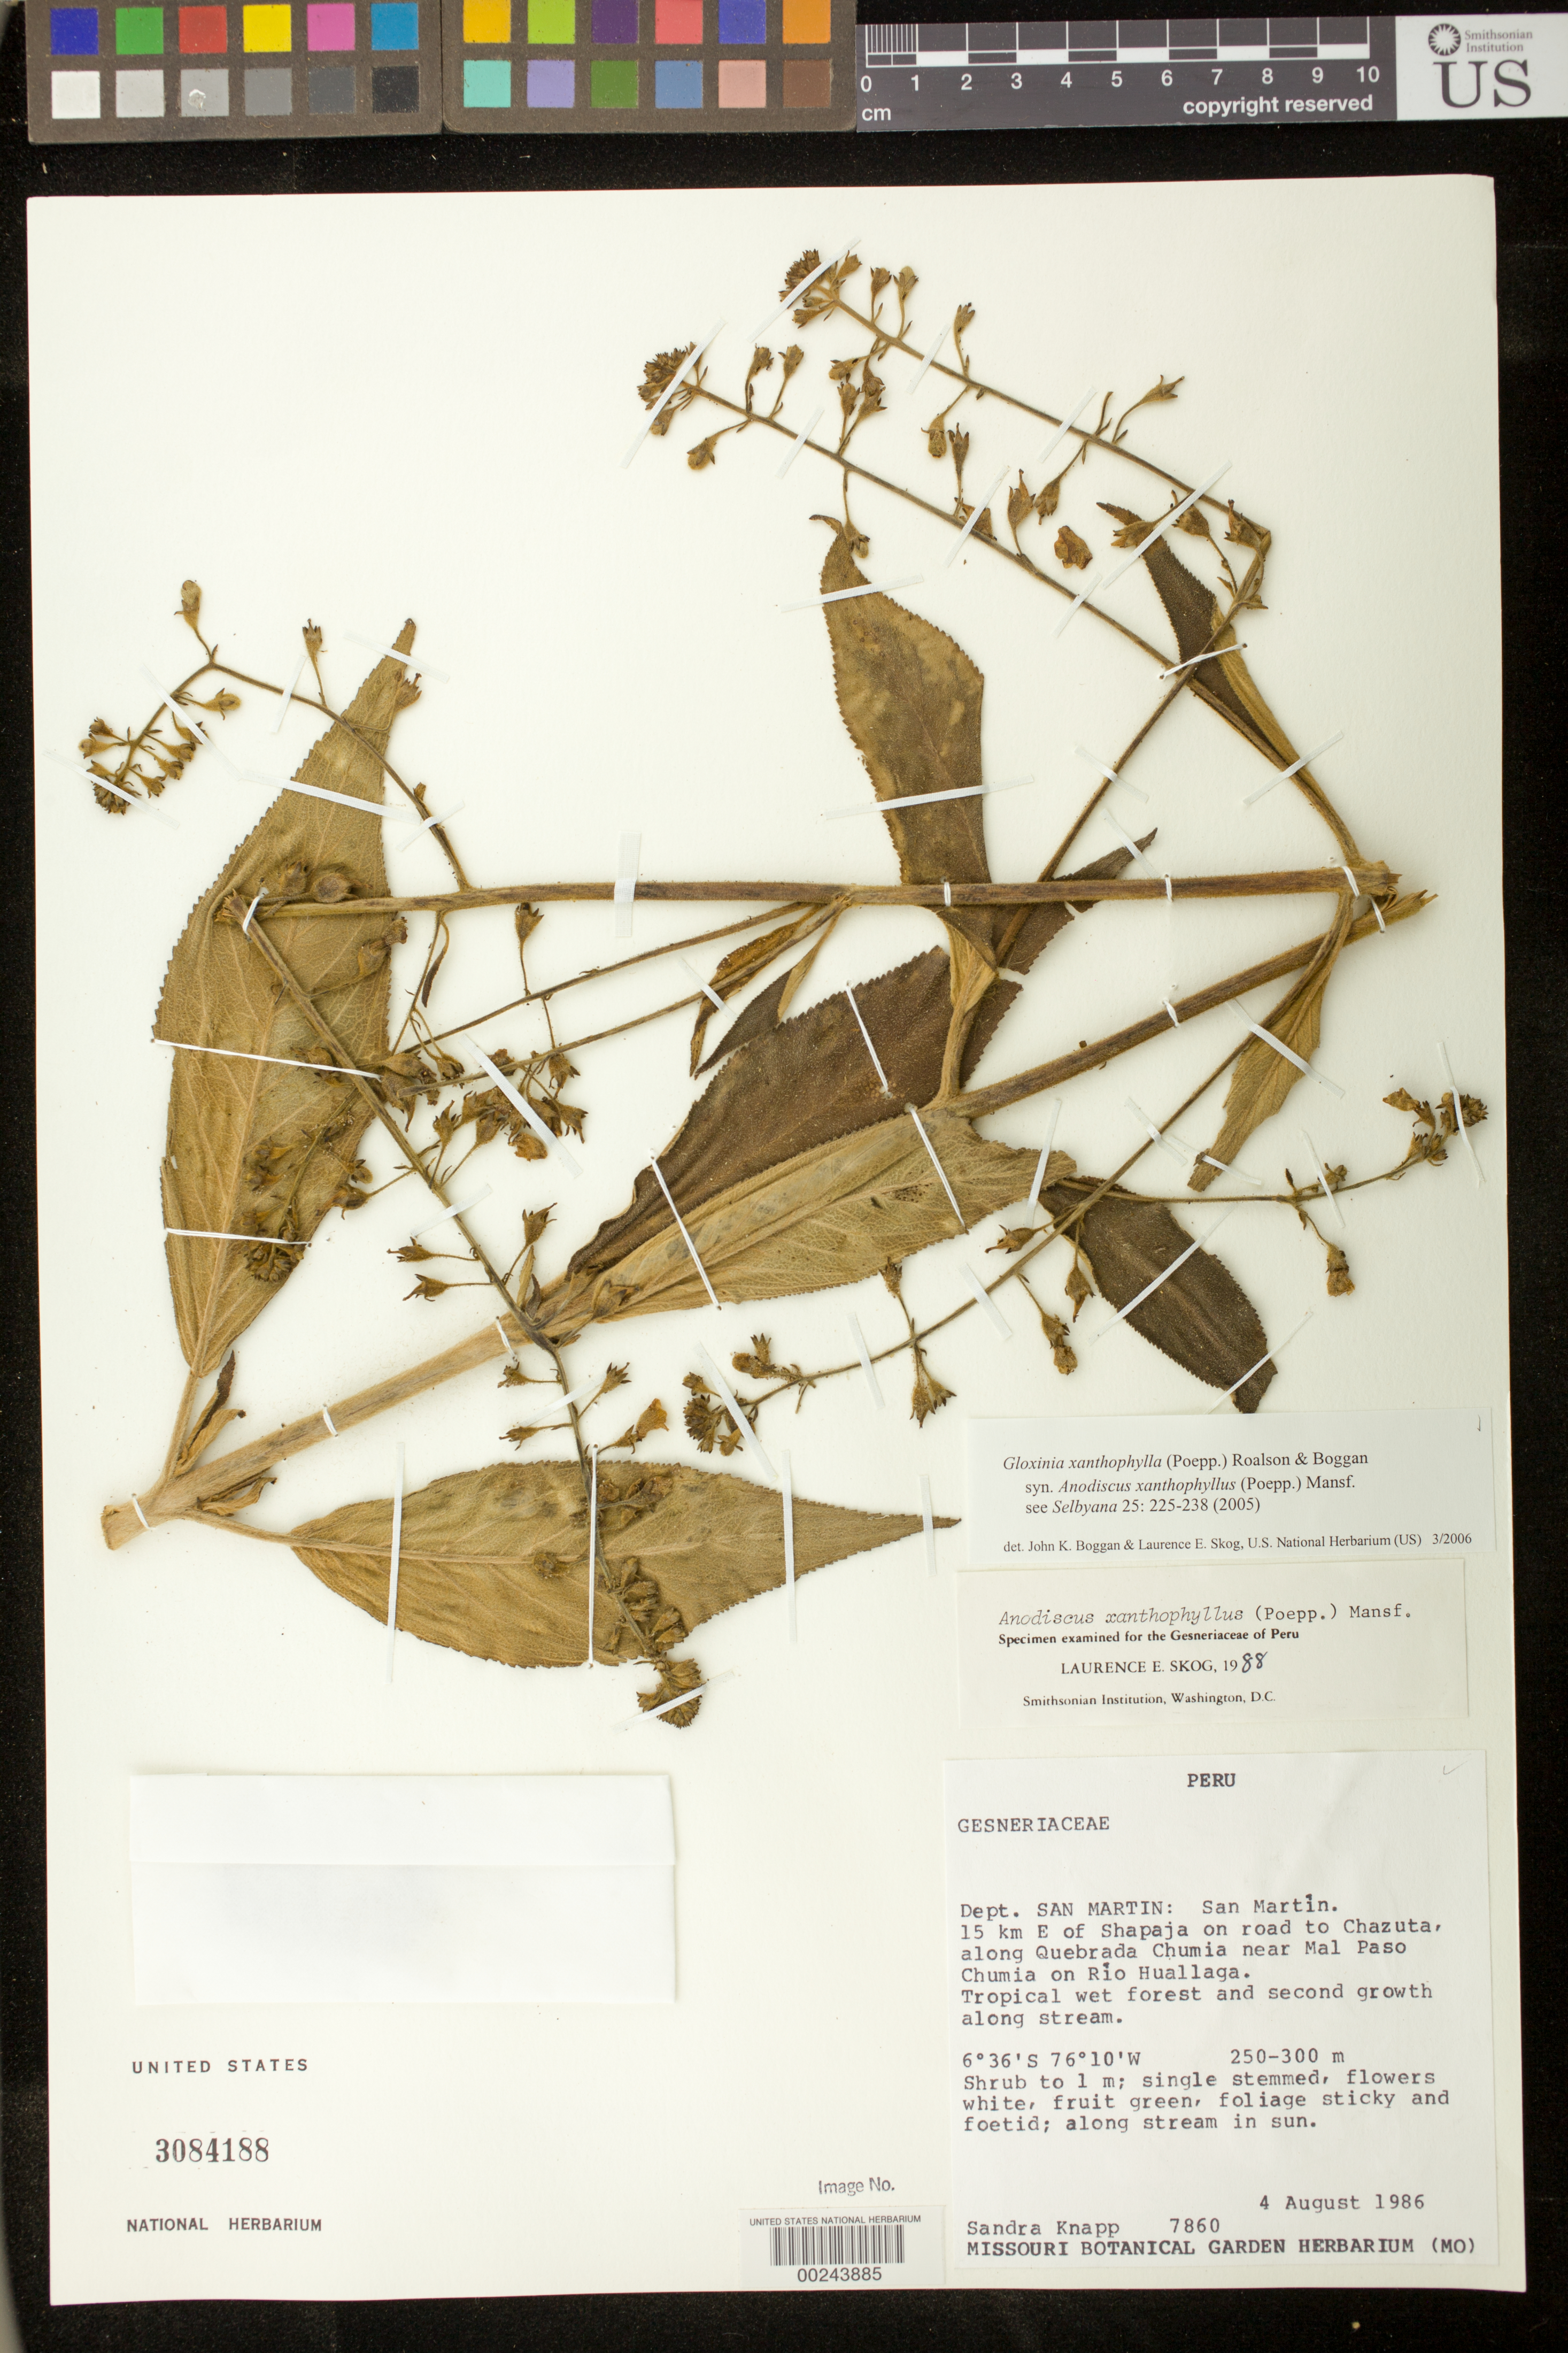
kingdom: Plantae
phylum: Tracheophyta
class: Magnoliopsida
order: Lamiales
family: Gesneriaceae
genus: Gloxinia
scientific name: Gloxinia xanthophylla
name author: (Poepp.) Roalson & Boggan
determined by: Boggan, J. K.; Skog, L. E.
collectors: S. Knapp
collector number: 7860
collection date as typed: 04 Aug 1986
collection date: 1986-08-04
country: Peru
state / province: San Martín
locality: San Martin, 15 km E of Shapaja on road to Chazuta, along Quebrada Chumia near mal Paso Chumia on Rio Huallaga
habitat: Tropical wet forest and second growth along stream; along stream in sun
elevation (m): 250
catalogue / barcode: US 3084188